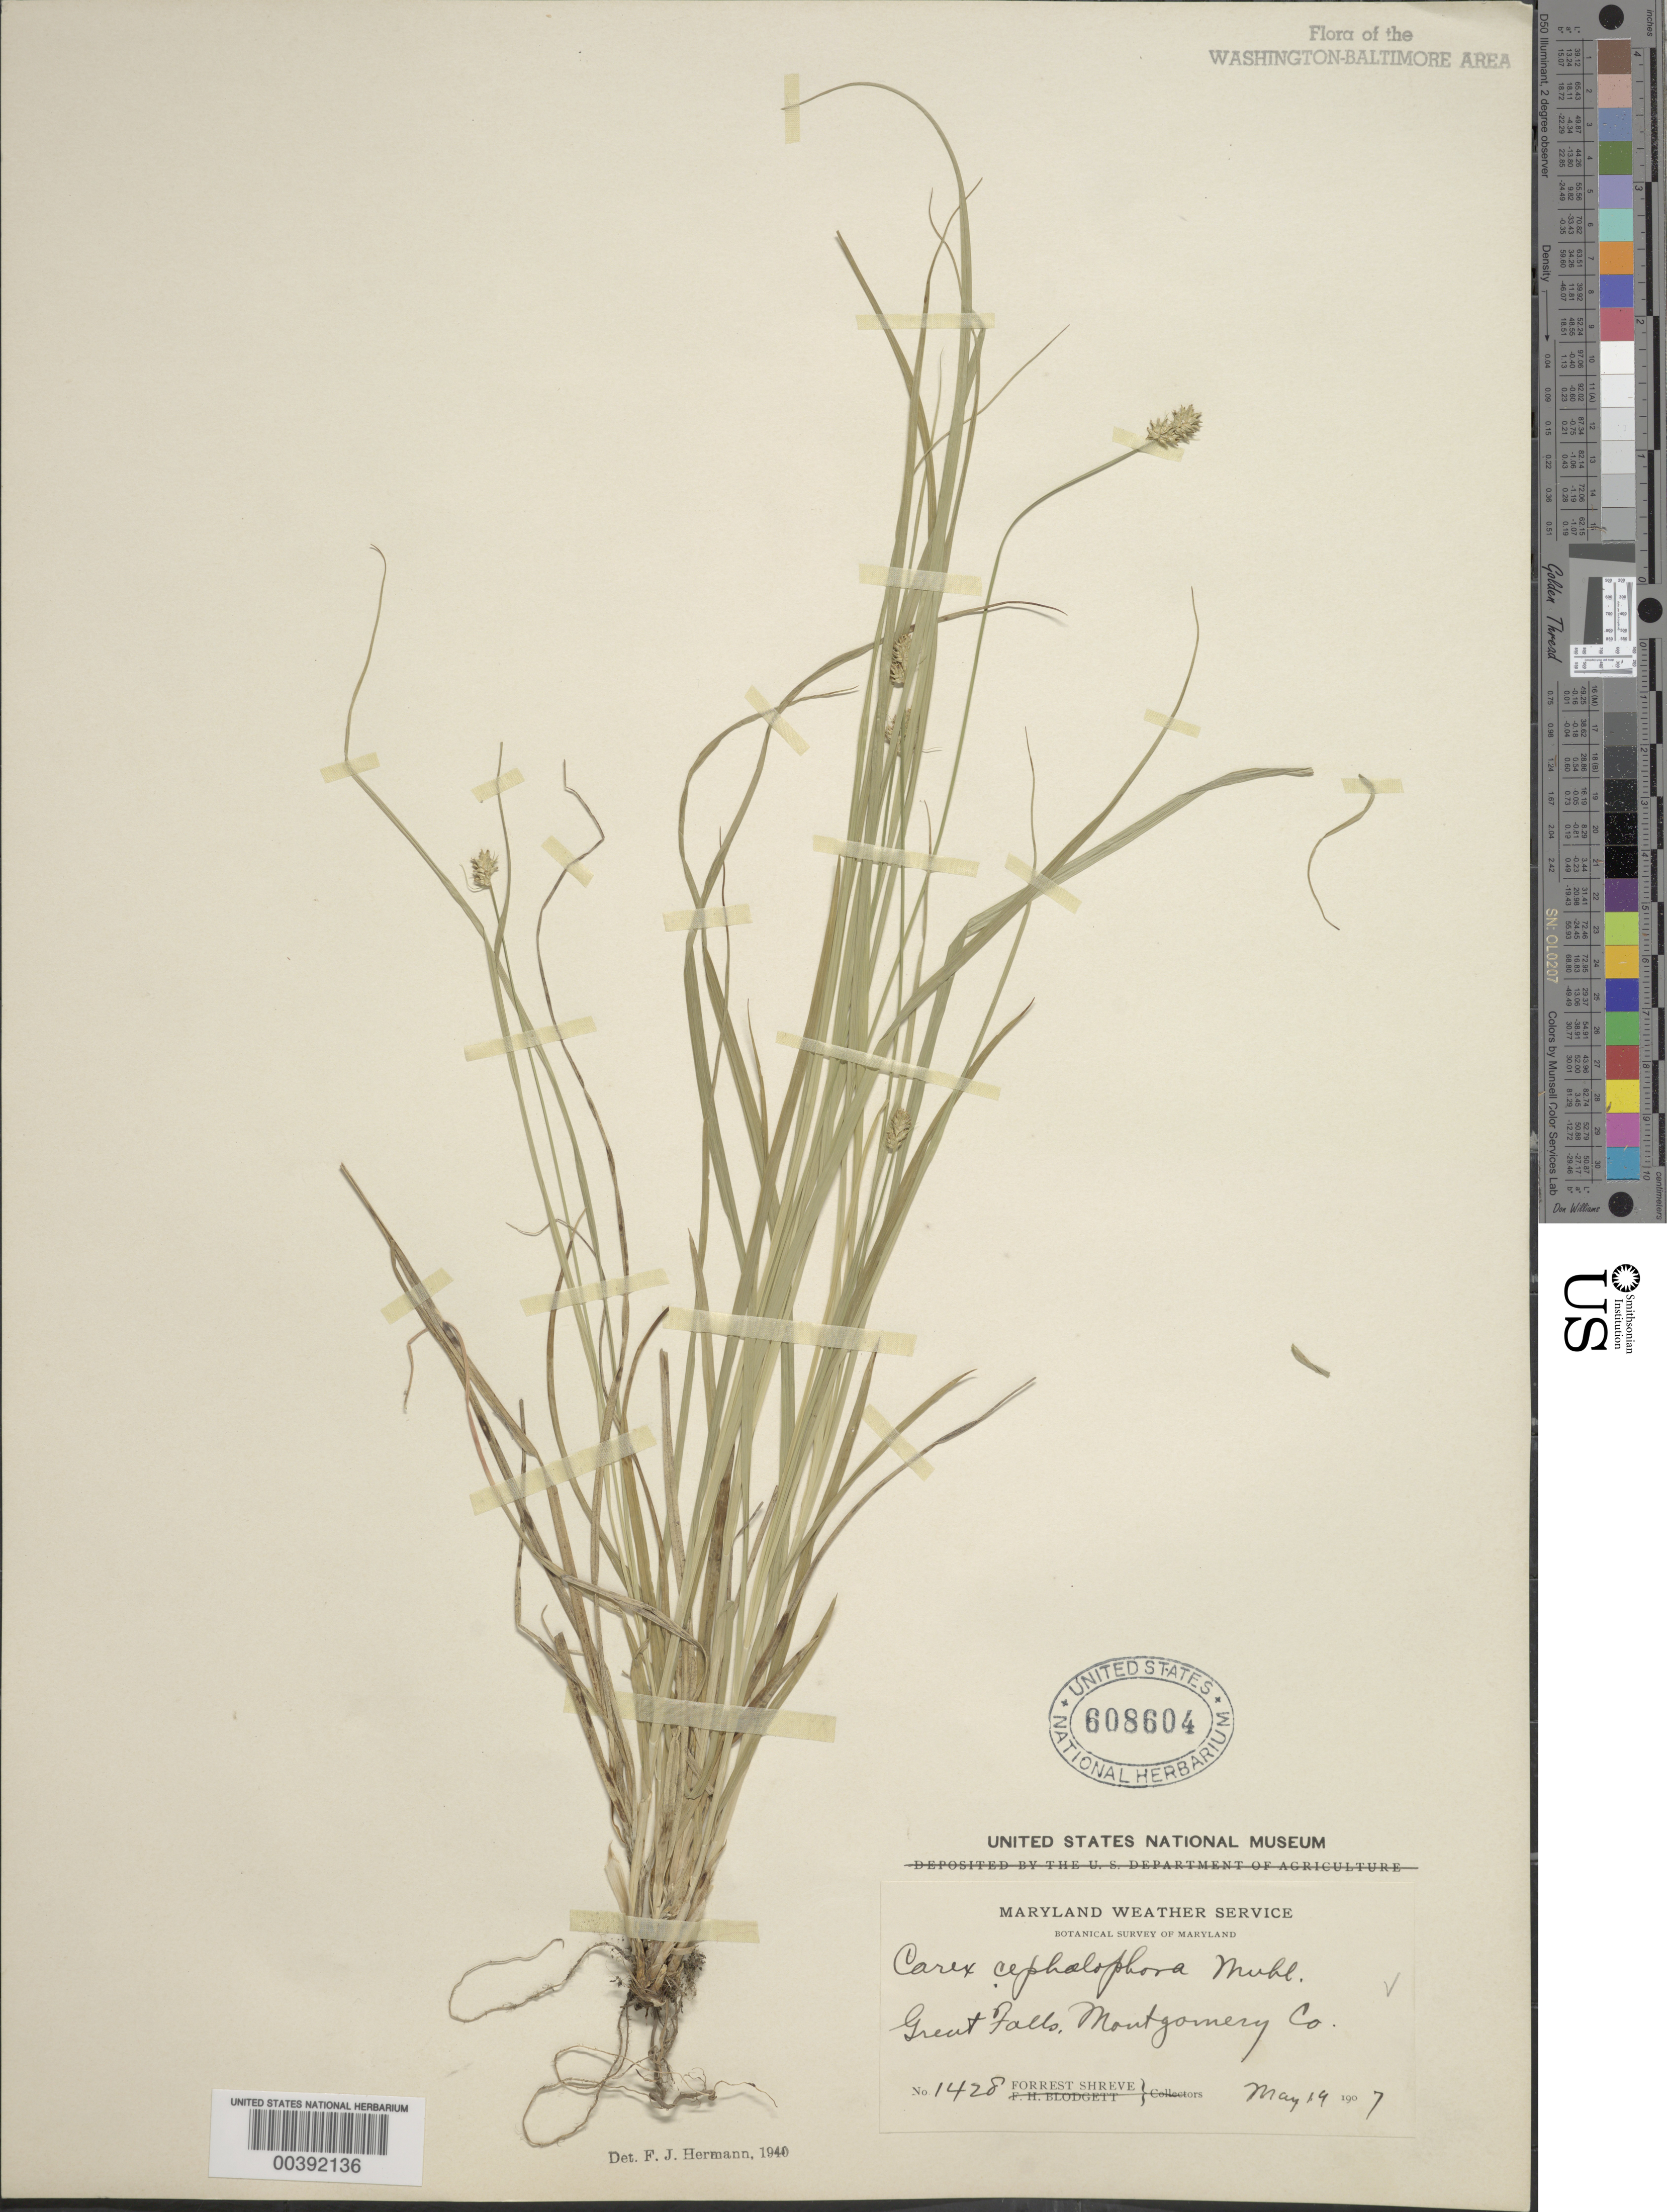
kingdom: Plantae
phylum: Tracheophyta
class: Liliopsida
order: Poales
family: Cyperaceae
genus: Carex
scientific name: Carex cephalophora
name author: Muhl. ex Willd.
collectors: F. Shreve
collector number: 1428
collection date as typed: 19 May 1907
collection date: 1907-05-19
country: United States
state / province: Maryland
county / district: Montgomery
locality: Great Falls C. & O. Canal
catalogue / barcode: US 608604